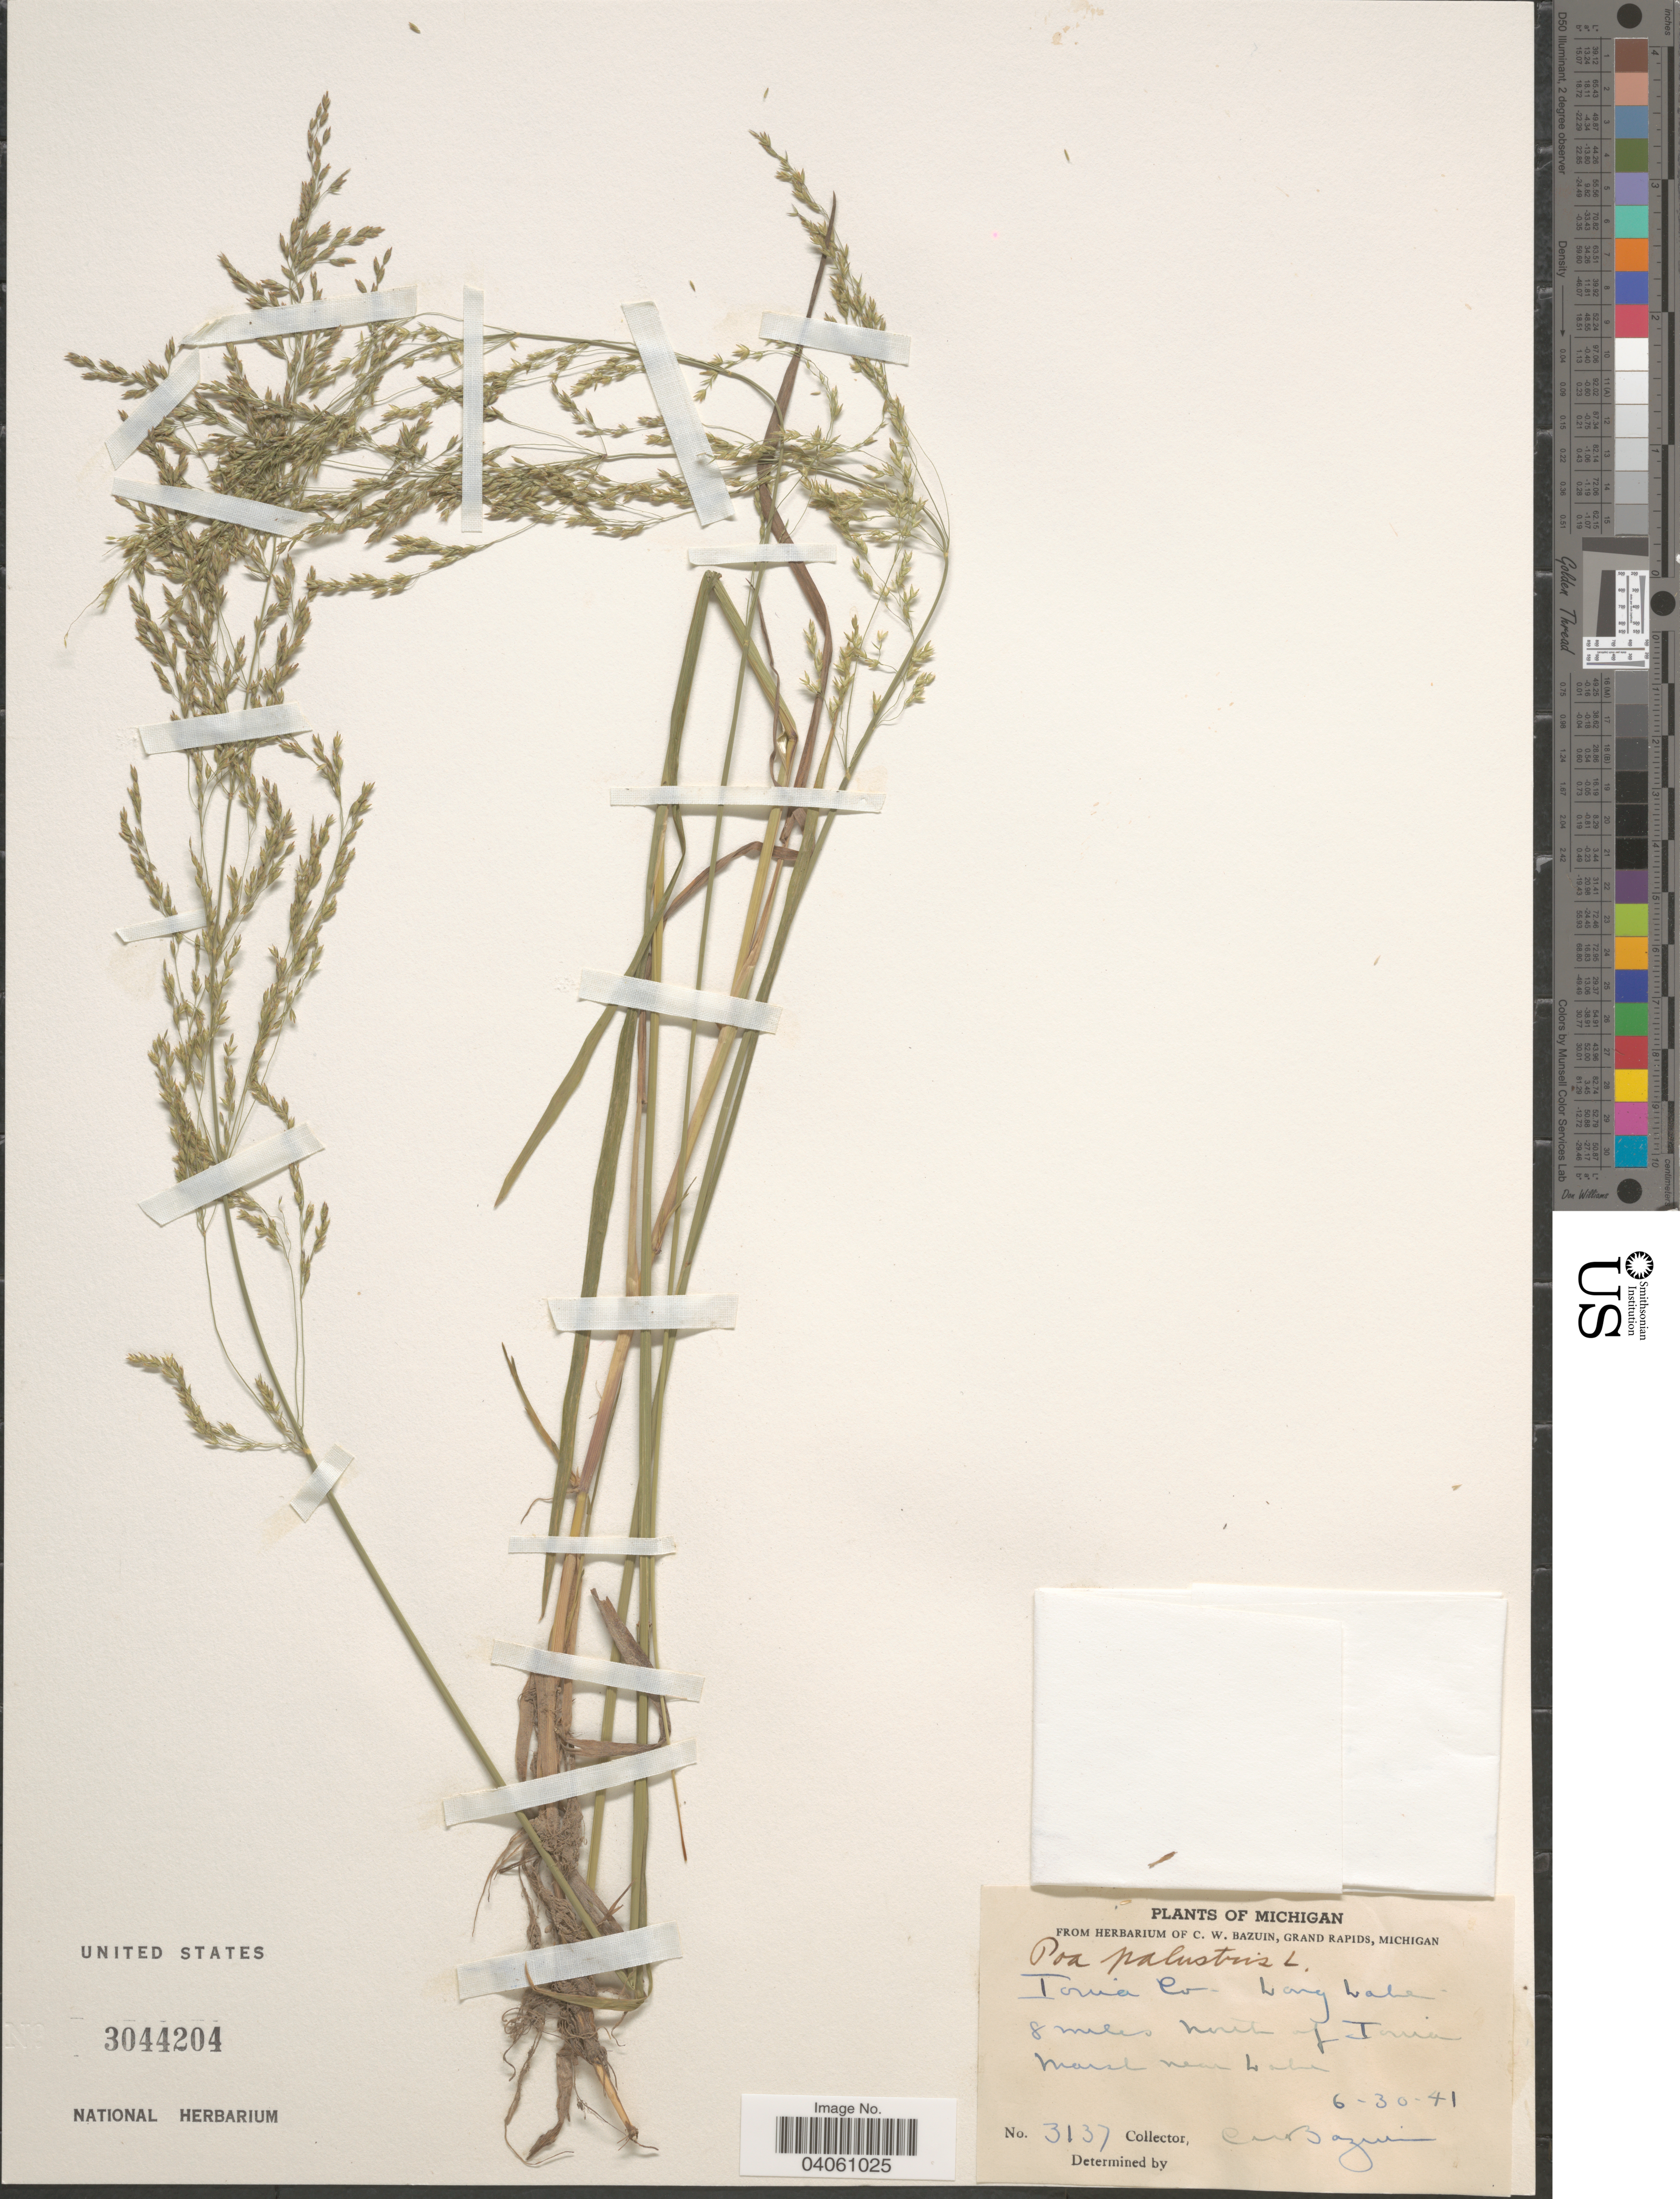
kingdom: Plantae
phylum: Tracheophyta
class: Liliopsida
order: Poales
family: Poaceae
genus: Poa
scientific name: Poa palustris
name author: L.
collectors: C. Bazuin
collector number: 3137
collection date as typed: Transcribed d/m/y: 30/6/41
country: United States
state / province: Michigan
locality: Ionia Co. Long Lake. 8 miles north of Ionia marsh near Lake.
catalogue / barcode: US 3044204